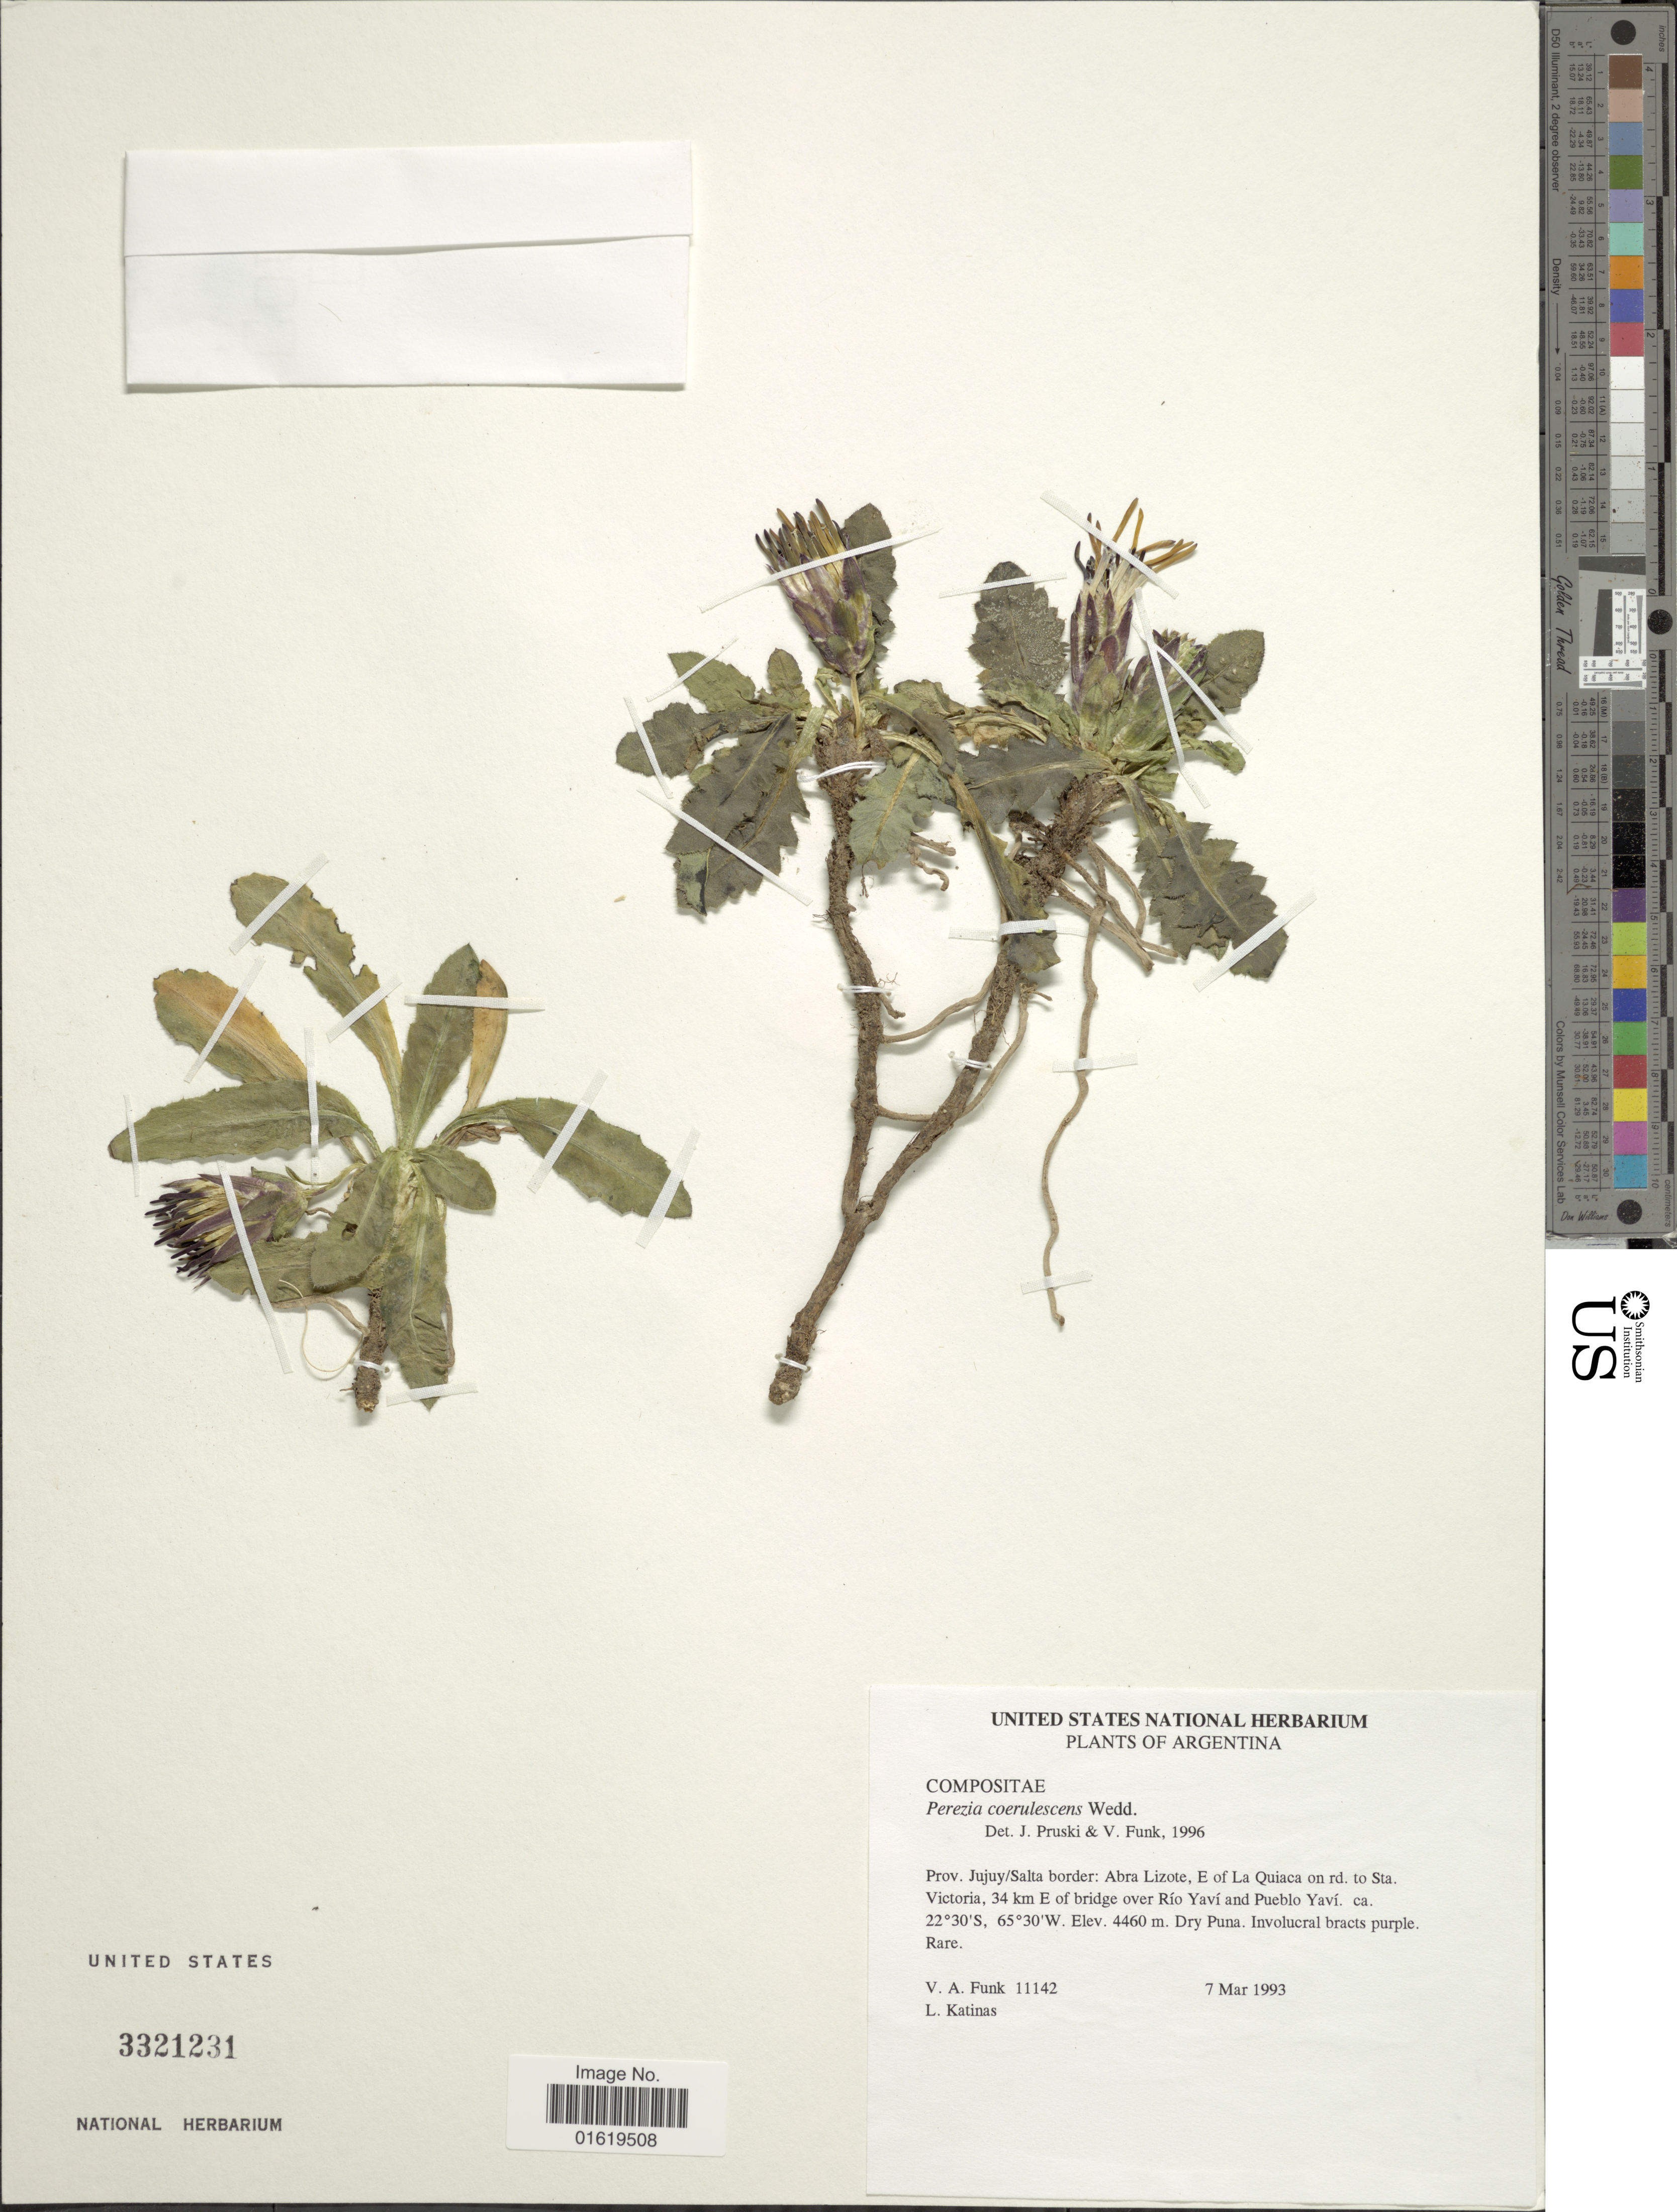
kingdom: Plantae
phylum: Tracheophyta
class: Magnoliopsida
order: Asterales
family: Asteraceae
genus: Perezia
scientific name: Perezia coerulescens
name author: Wedd.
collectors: V. Funk & L. Katinas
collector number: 11142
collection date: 1993-03-07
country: Argentina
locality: Prov. Jujuy/Salta border: Abra Lizote, E of La Quiaca on rd. to Sta. Victoria, 34 km E of bridge over Río Yaví and Pueblo Yaví.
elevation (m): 4460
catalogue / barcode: US 3321231